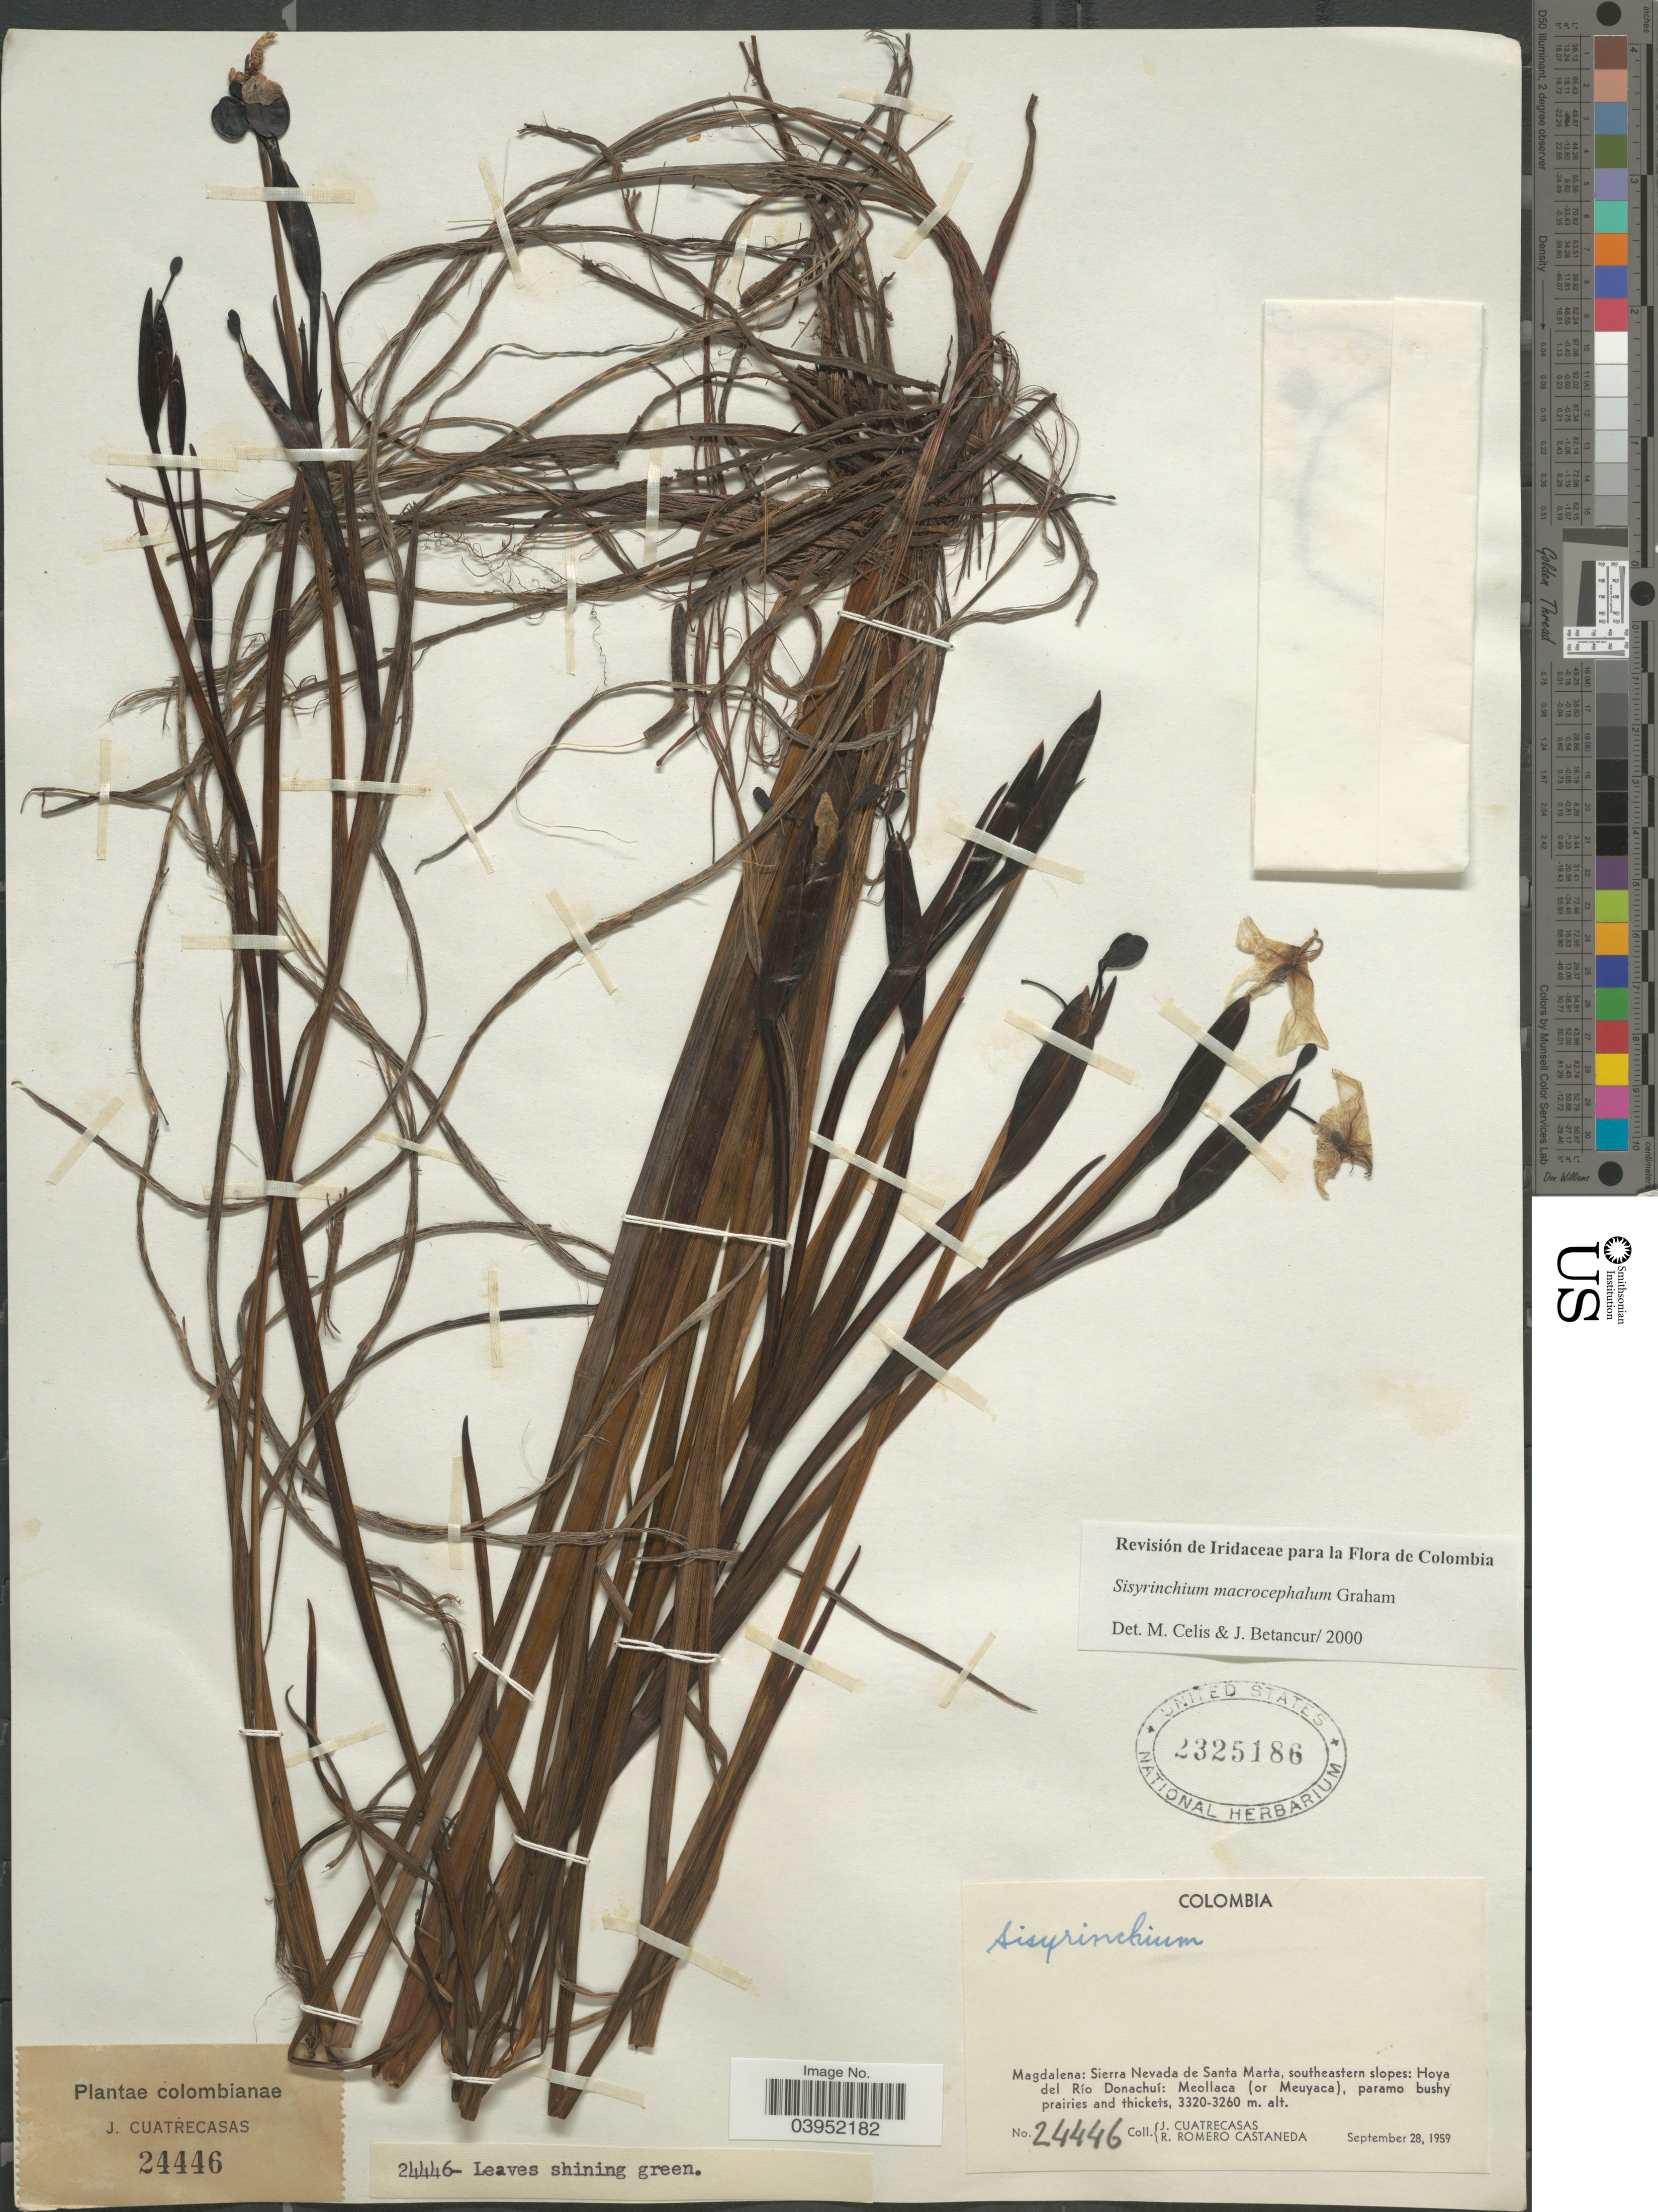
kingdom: Plantae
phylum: Tracheophyta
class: Liliopsida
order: Asparagales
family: Iridaceae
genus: Sisyrinchium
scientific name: Sisyrinchium macrocephalum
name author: Graham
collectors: J. Cuatrecasas & R. Romero Castañeda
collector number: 24446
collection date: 1959-09-28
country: Colombia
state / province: Magdalena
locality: Sierra Nevada de Santa Marta, southeastern slopes: Hoya del Río Donachuí: Meollaca (or Meuyaca).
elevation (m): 3260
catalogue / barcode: US 2325186